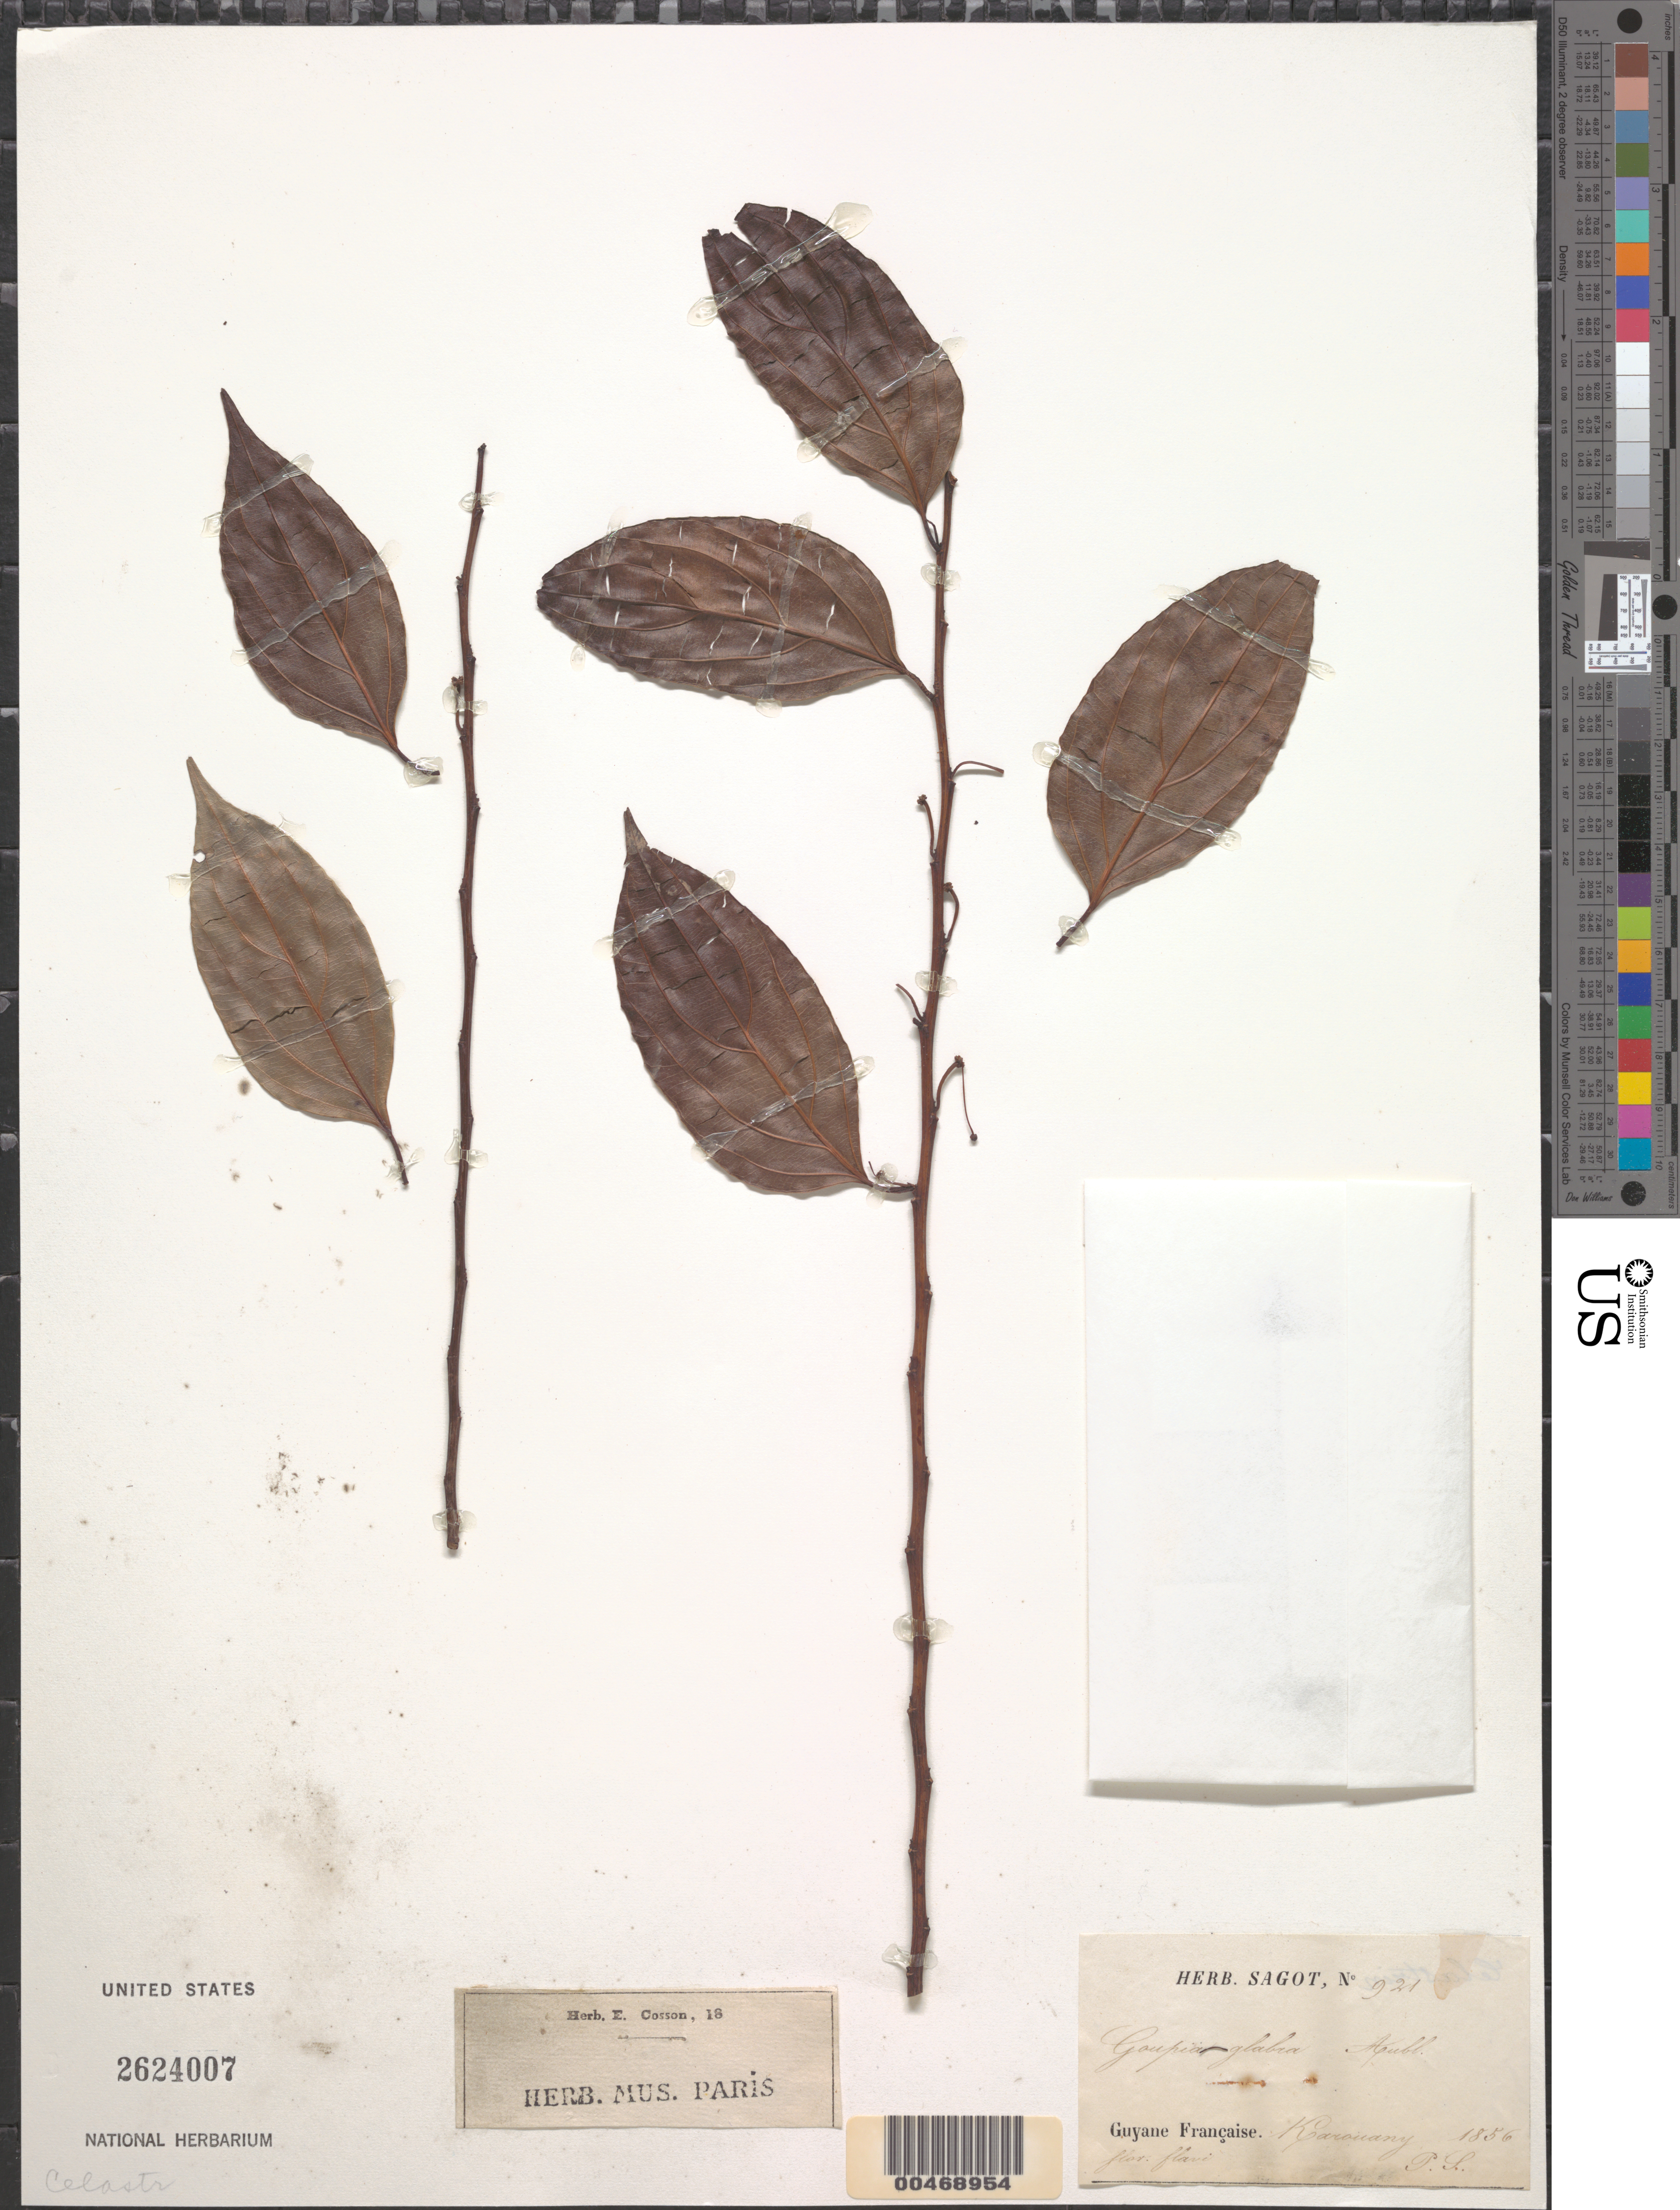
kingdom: Plantae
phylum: Tracheophyta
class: Magnoliopsida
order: Malpighiales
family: Goupiaceae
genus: Goupia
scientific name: Goupia glabra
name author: Aubl.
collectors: P. A. Sagot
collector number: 921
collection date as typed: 1856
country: French Guiana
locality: Karouany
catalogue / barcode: US 2624007